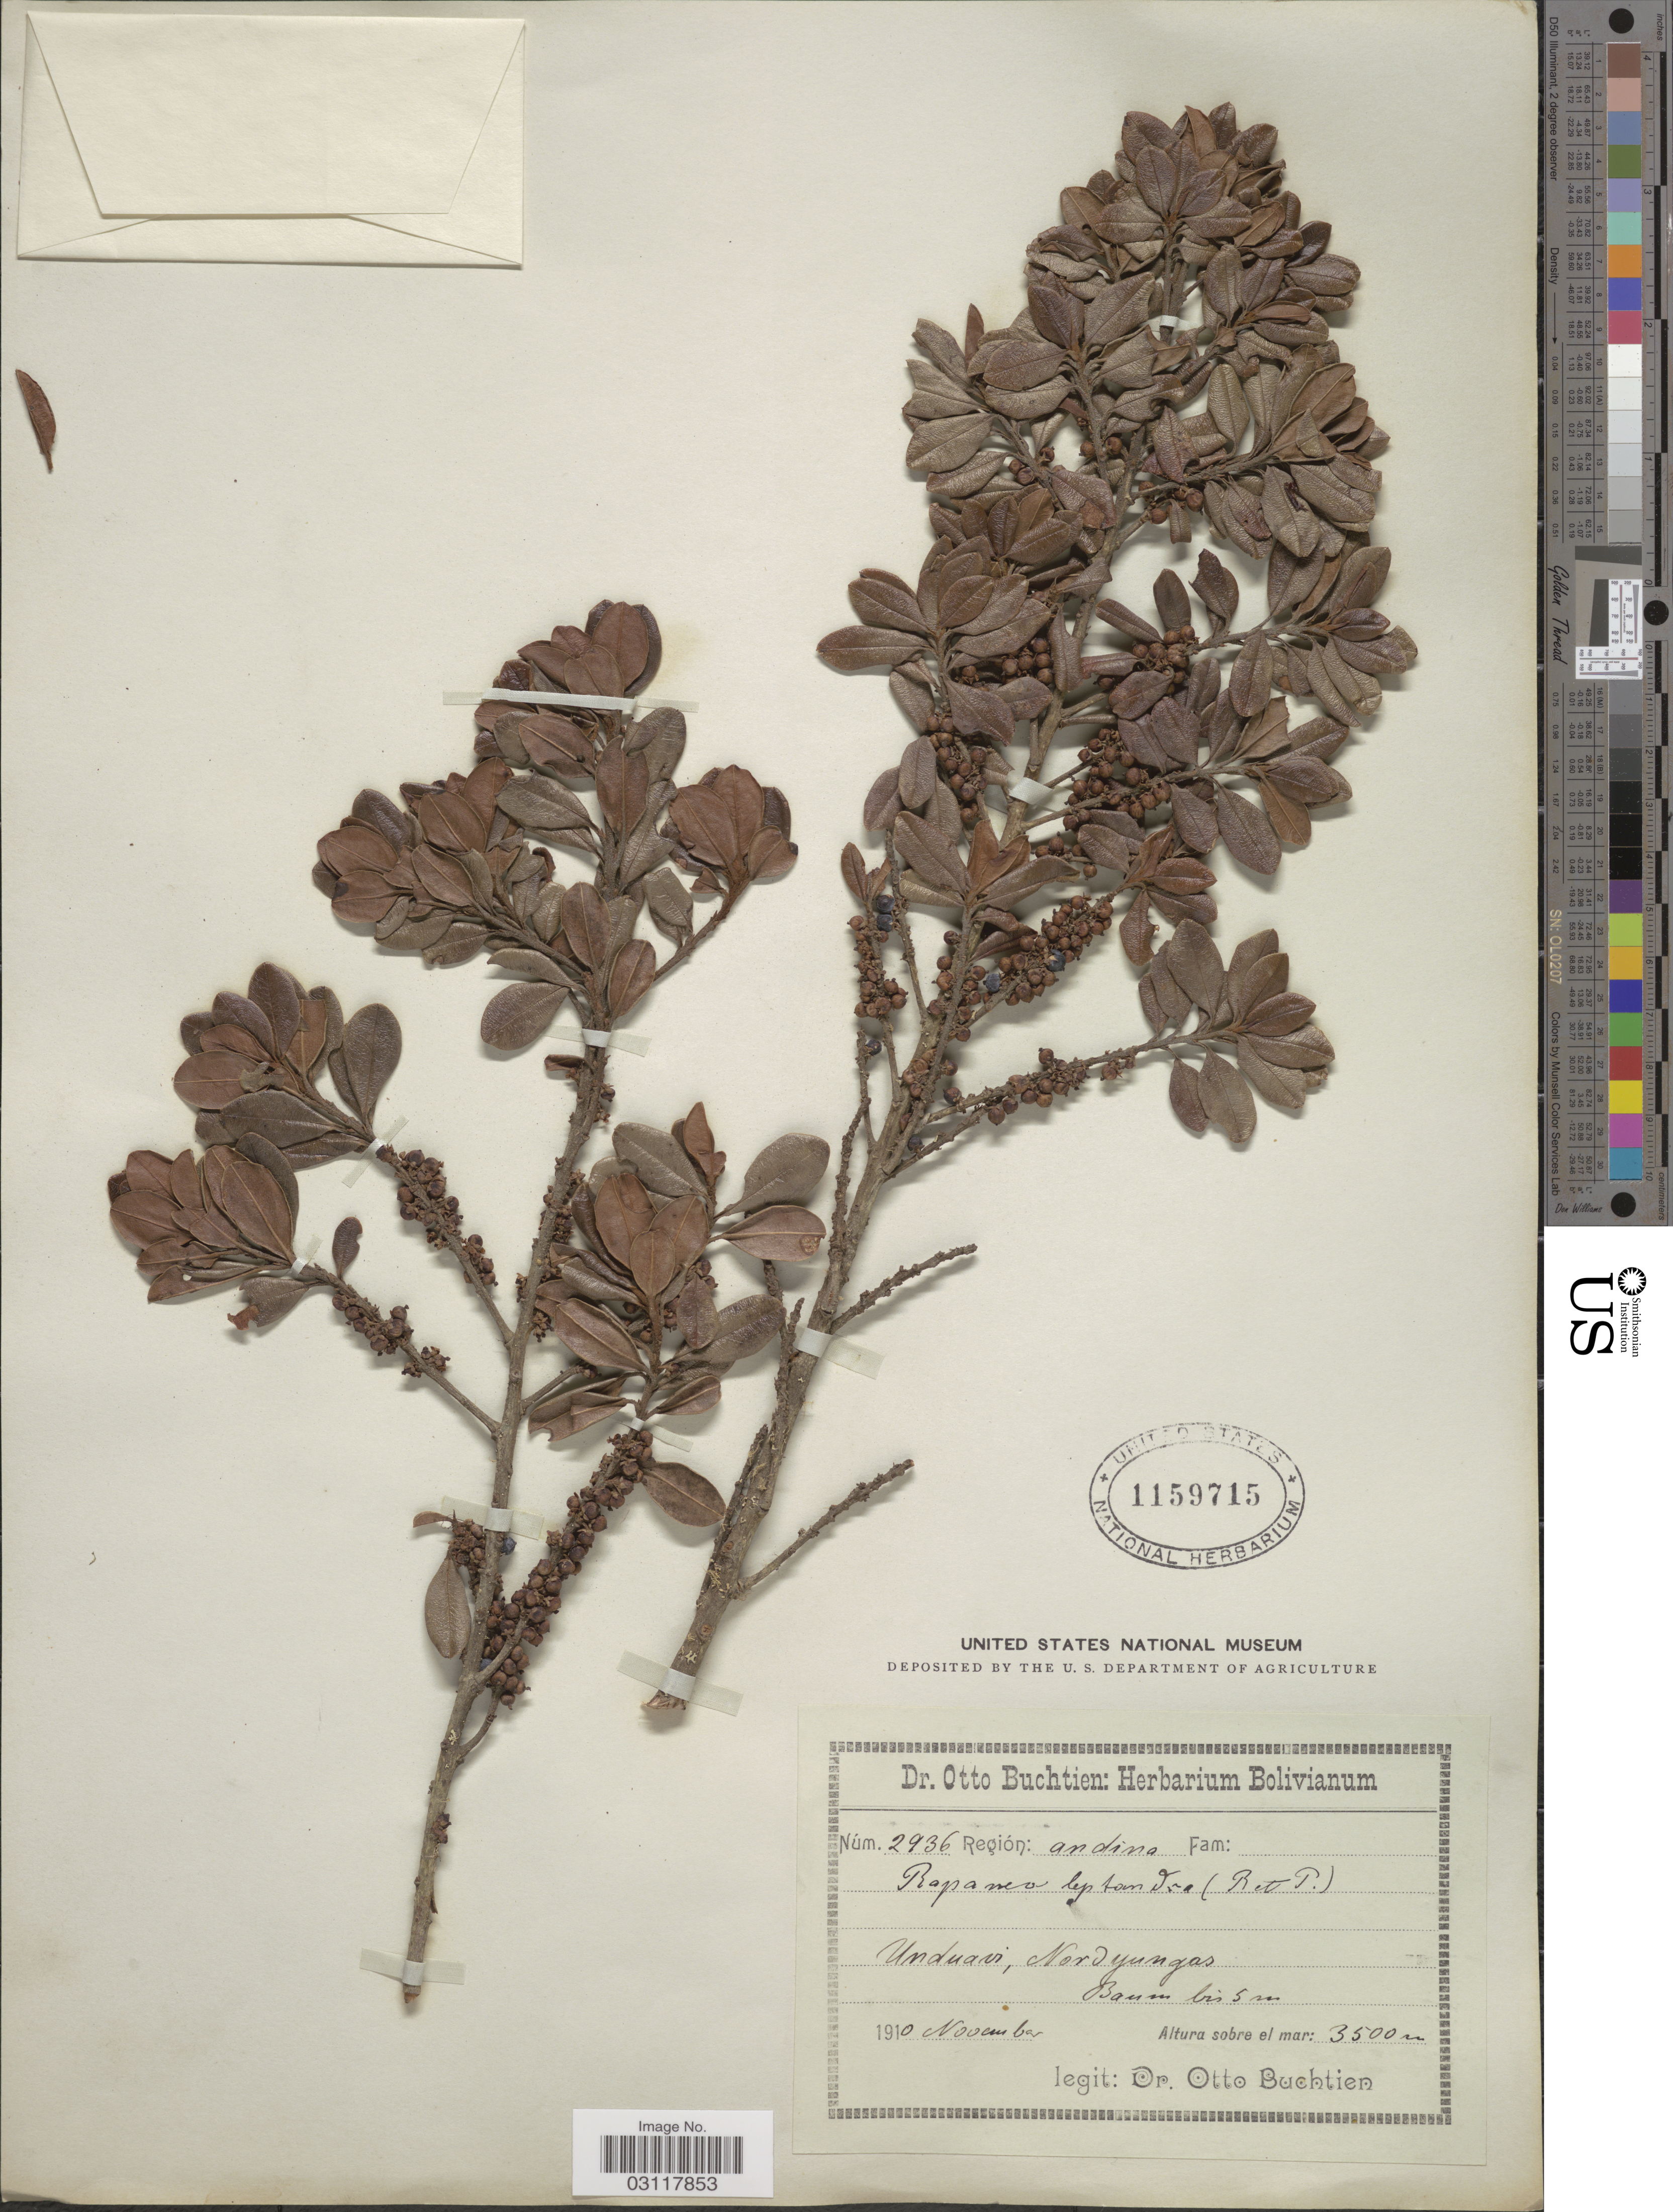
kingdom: Plantae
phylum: Tracheophyta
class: Magnoliopsida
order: Ericales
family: Primulaceae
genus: Rapanea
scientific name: Rapanea dependens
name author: (Ruiz & Pav.) Mez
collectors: O. Buchtien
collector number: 2936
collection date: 1910-11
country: Bolivia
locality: Unduavi, Nordyungas. Región: andina.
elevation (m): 3500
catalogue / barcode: US 1159715